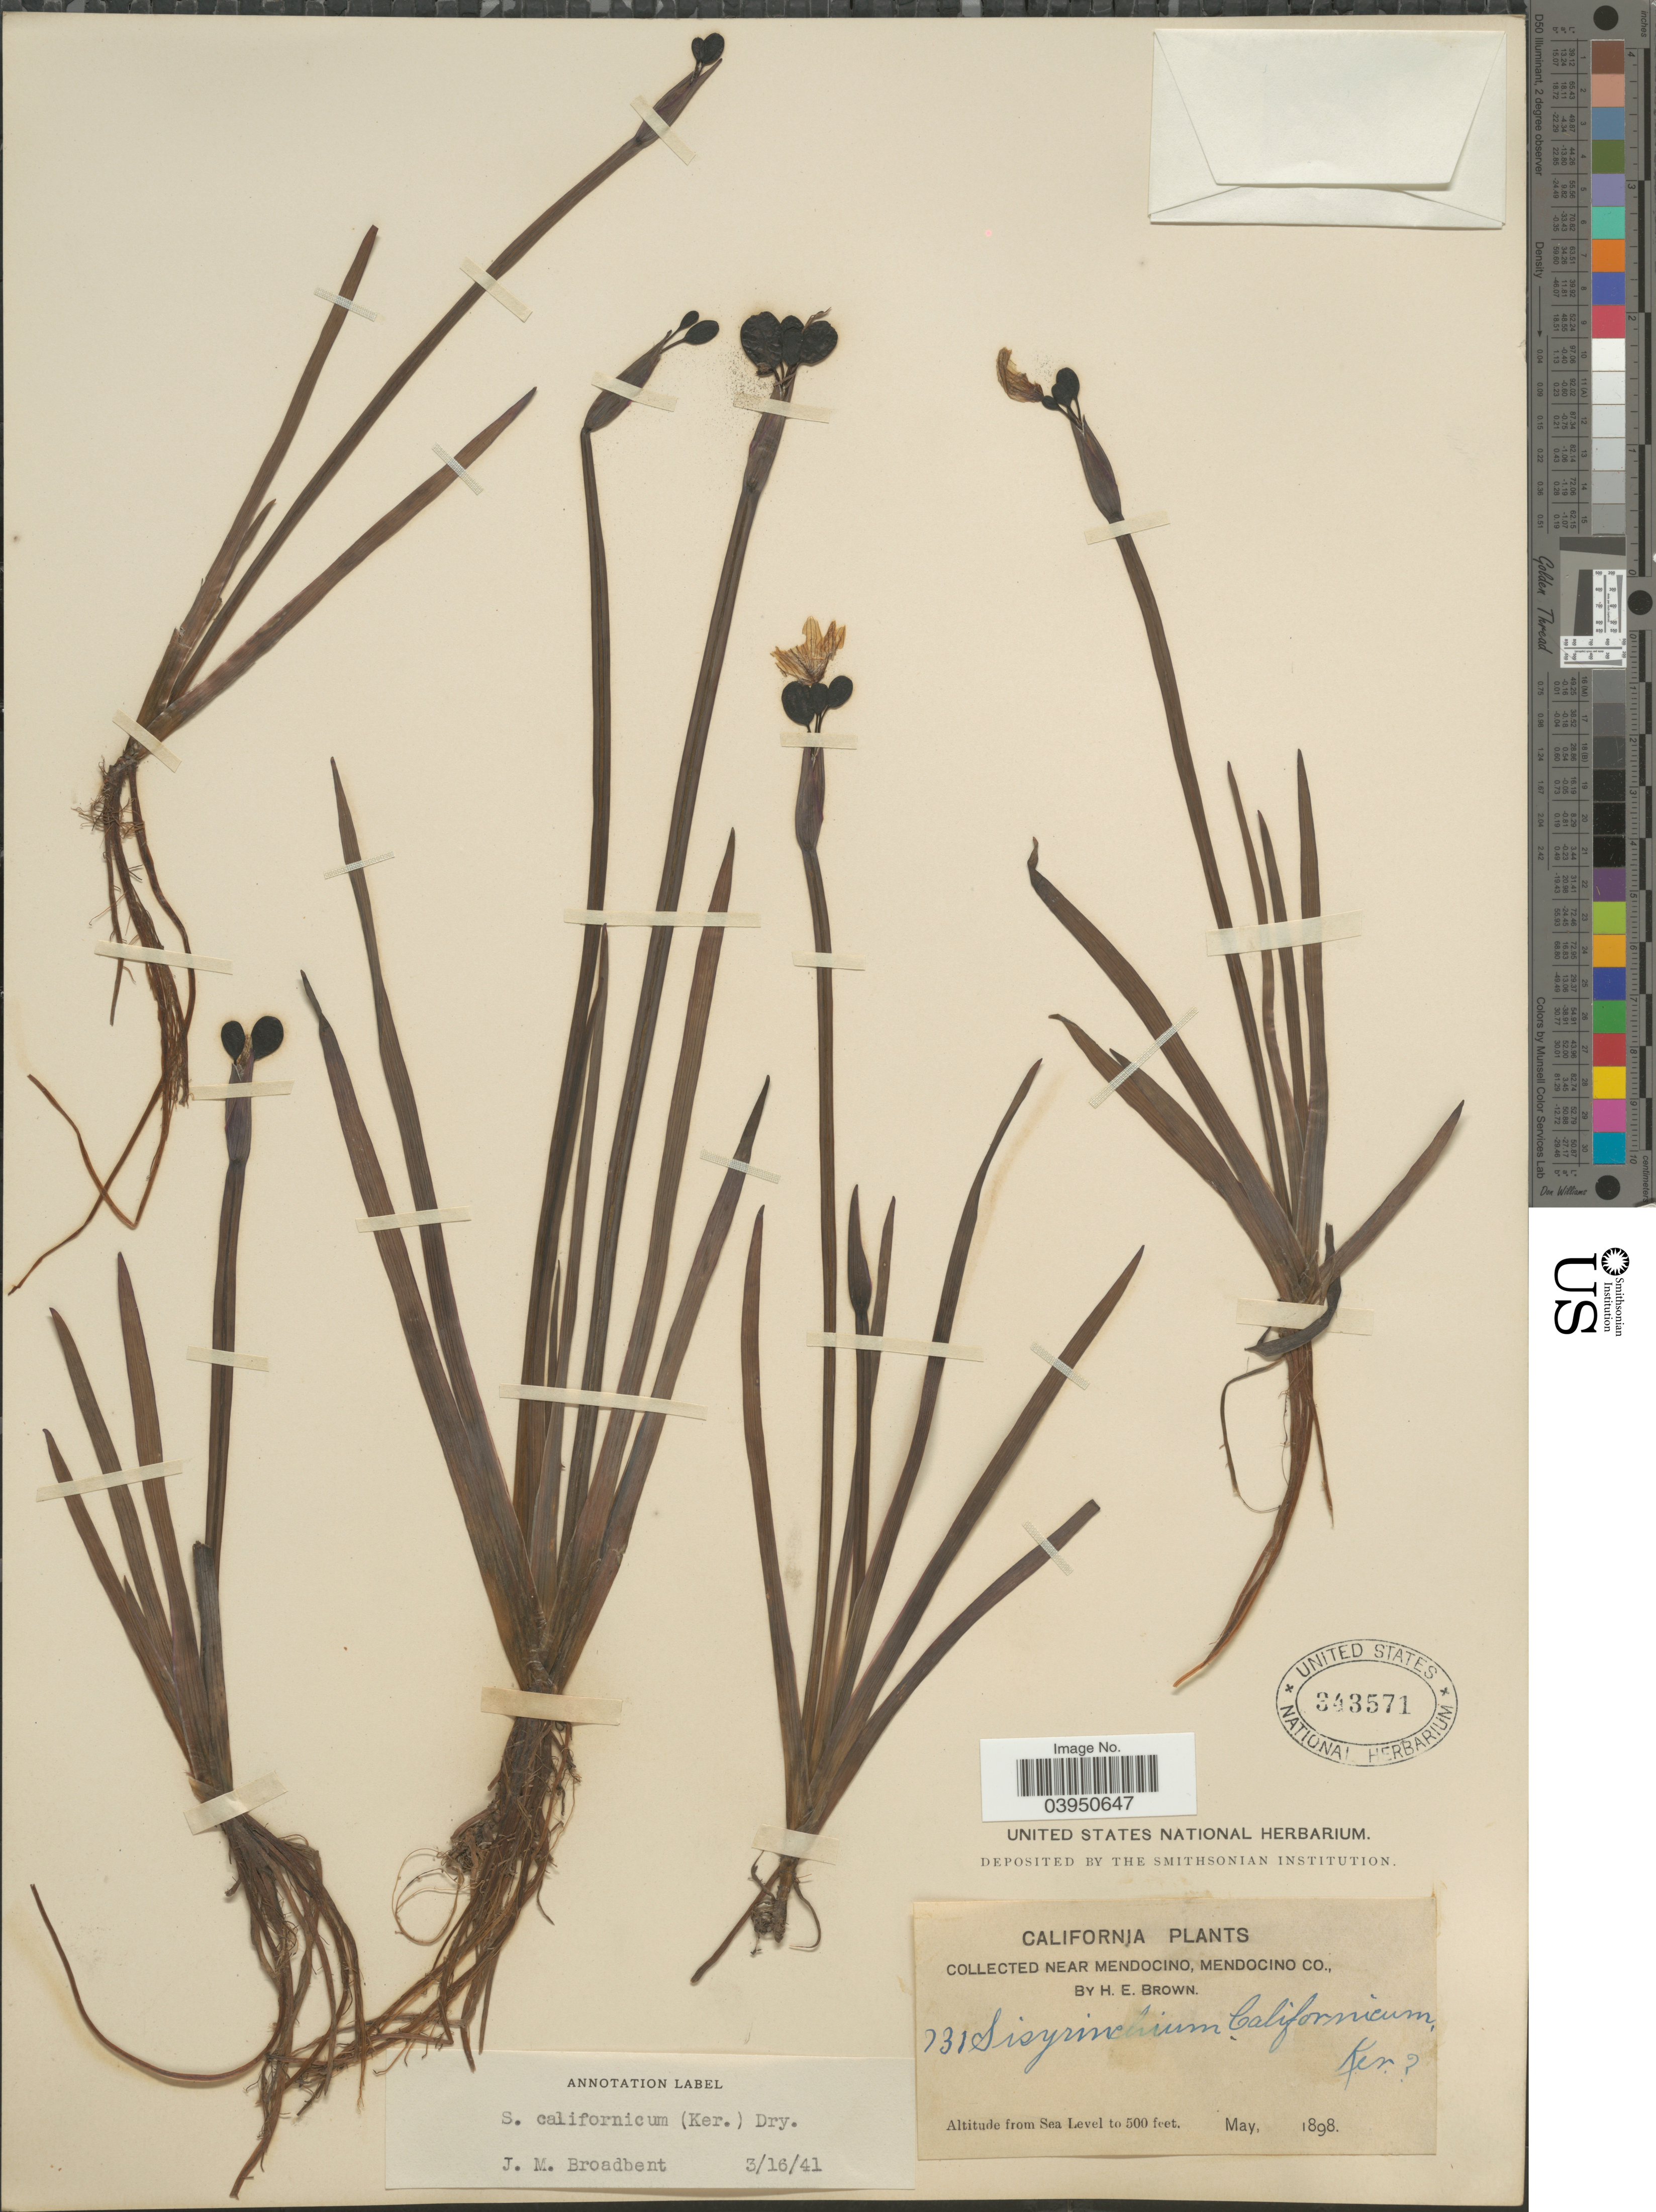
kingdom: Plantae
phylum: Tracheophyta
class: Liliopsida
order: Asparagales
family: Iridaceae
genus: Sisyrinchium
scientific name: Sisyrinchium californicum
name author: (Ker Gawl.) Dryand.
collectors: H. E. Brown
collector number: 731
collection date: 1898-05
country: United States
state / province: California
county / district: Mendocino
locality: Near Mendocino, Mendocino Co.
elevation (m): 0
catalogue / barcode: US 343571